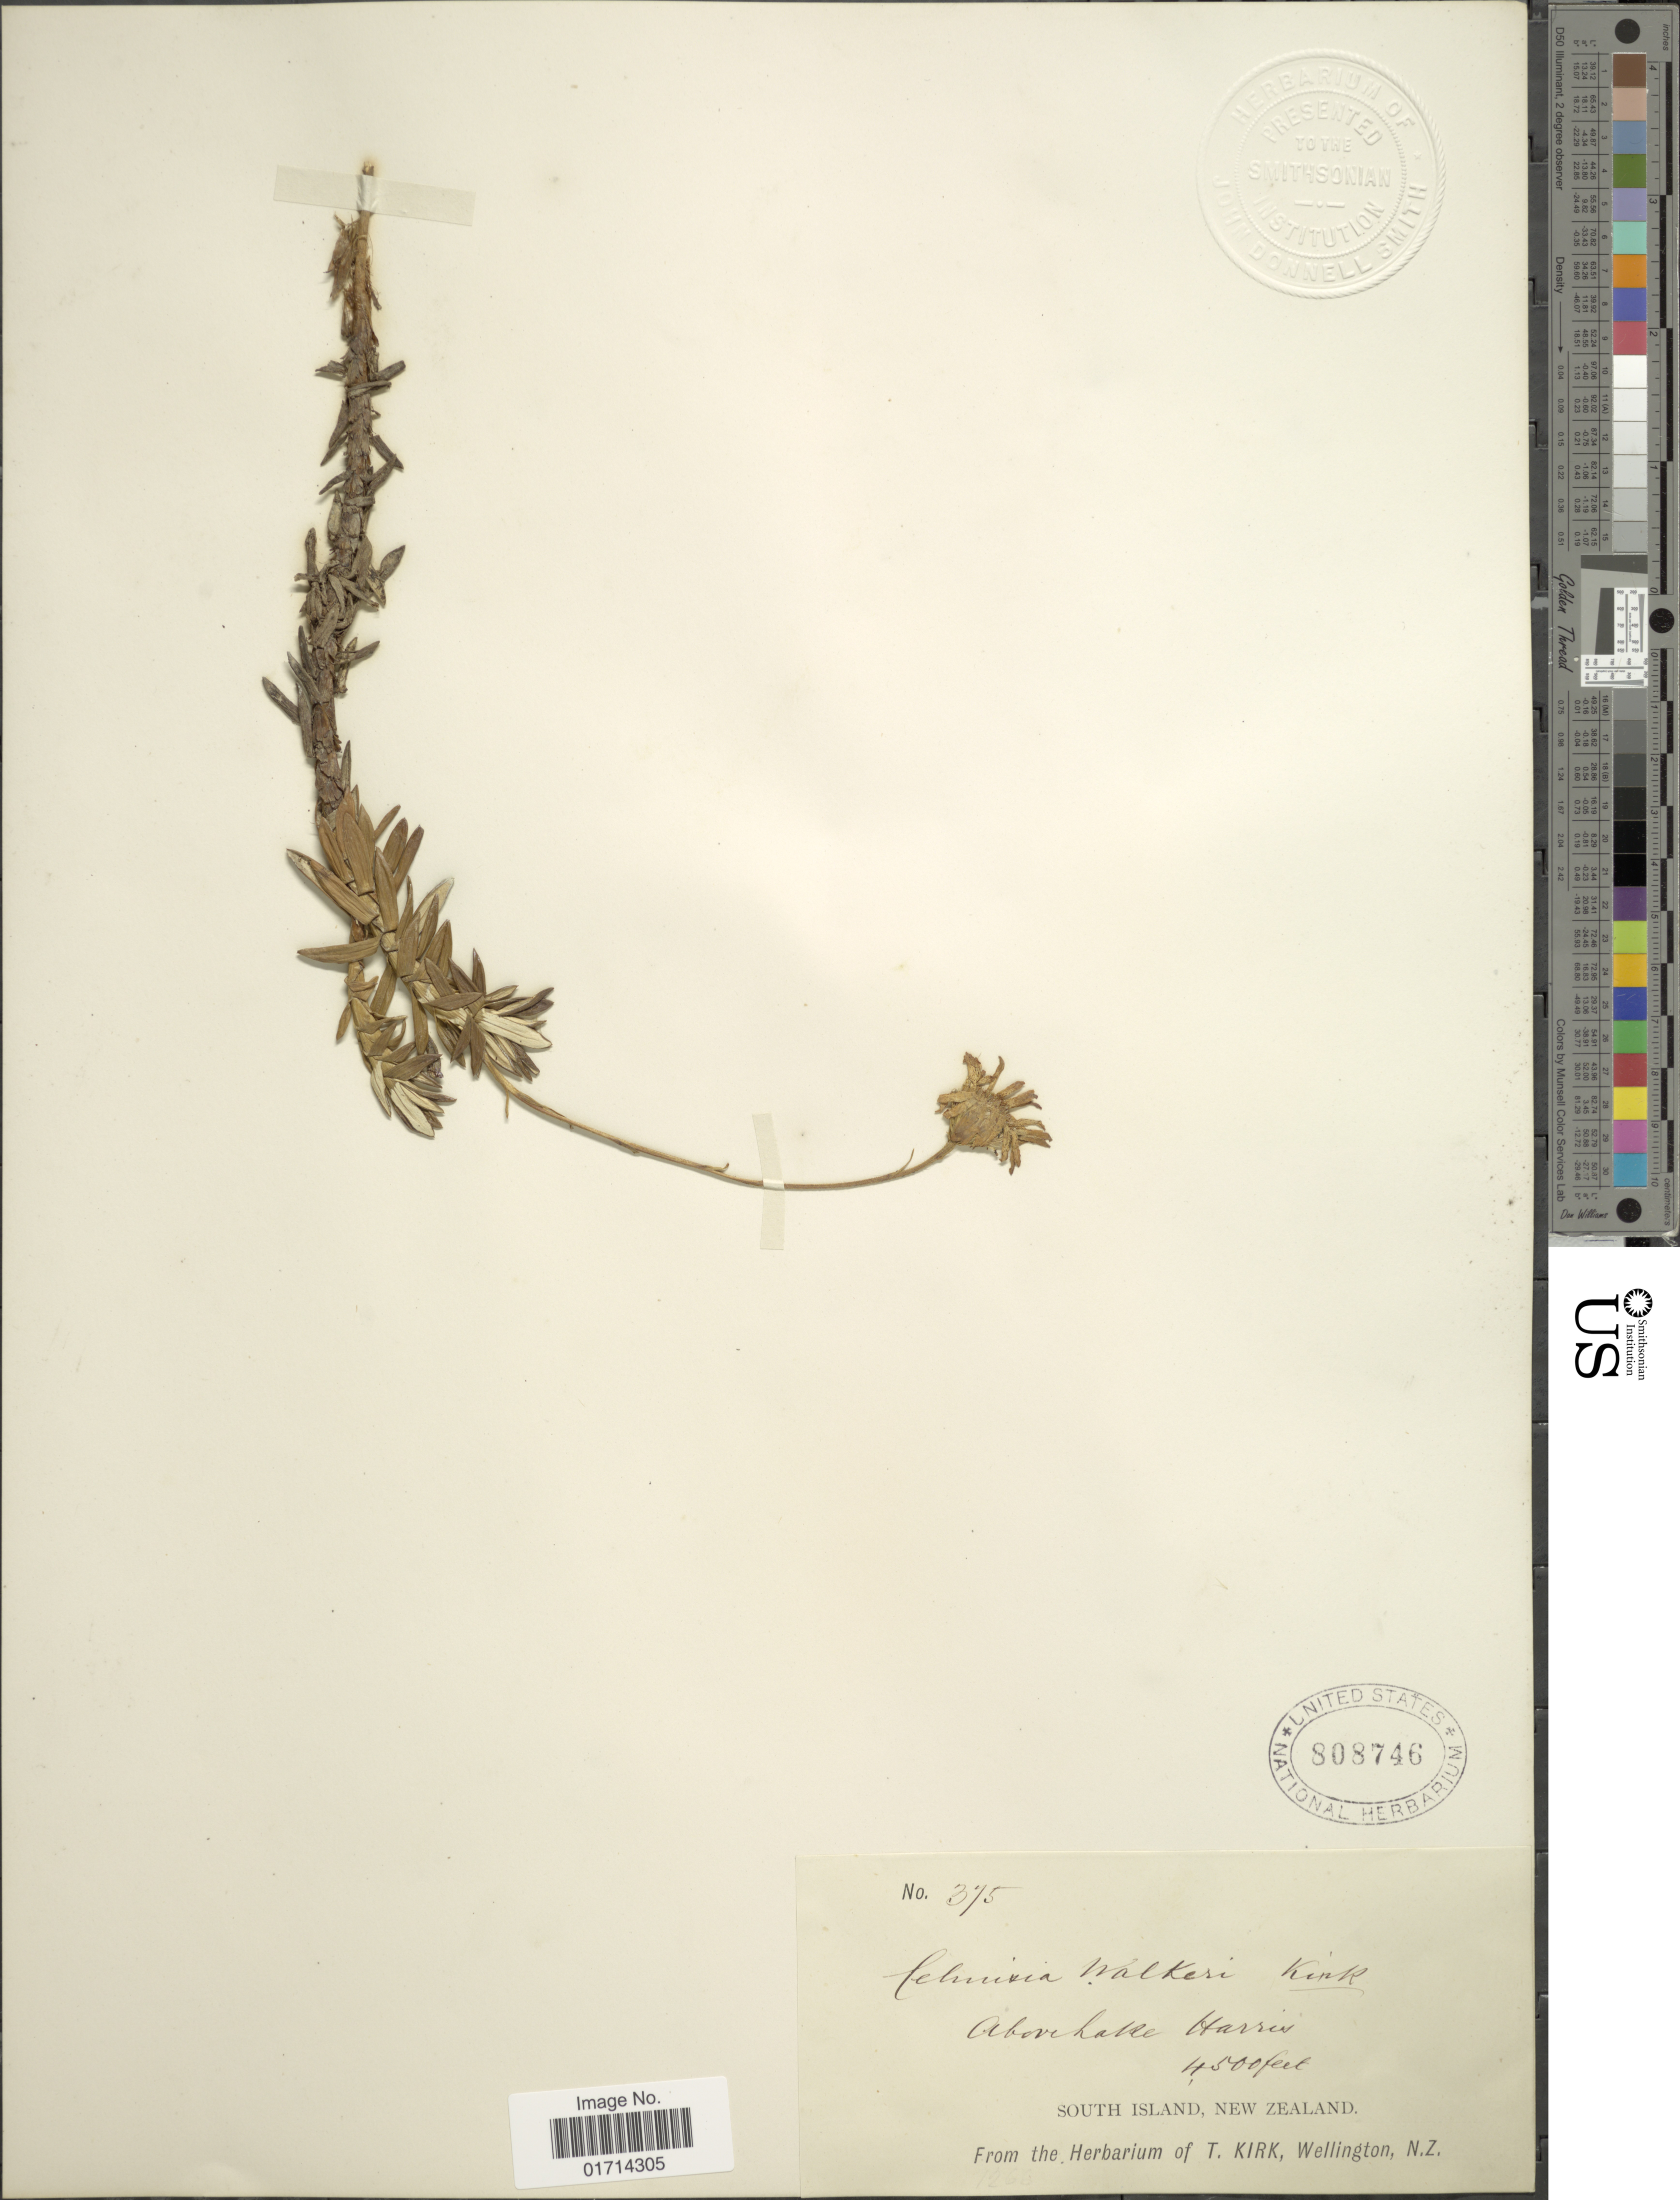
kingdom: Plantae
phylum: Tracheophyta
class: Magnoliopsida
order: Asterales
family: Asteraceae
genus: Celmisia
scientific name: Celmisia walkeri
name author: Kirk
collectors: ex herb. T. Kirk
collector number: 375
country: New Zealand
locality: Above Lake Harris, South Island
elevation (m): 1372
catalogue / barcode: US 808746